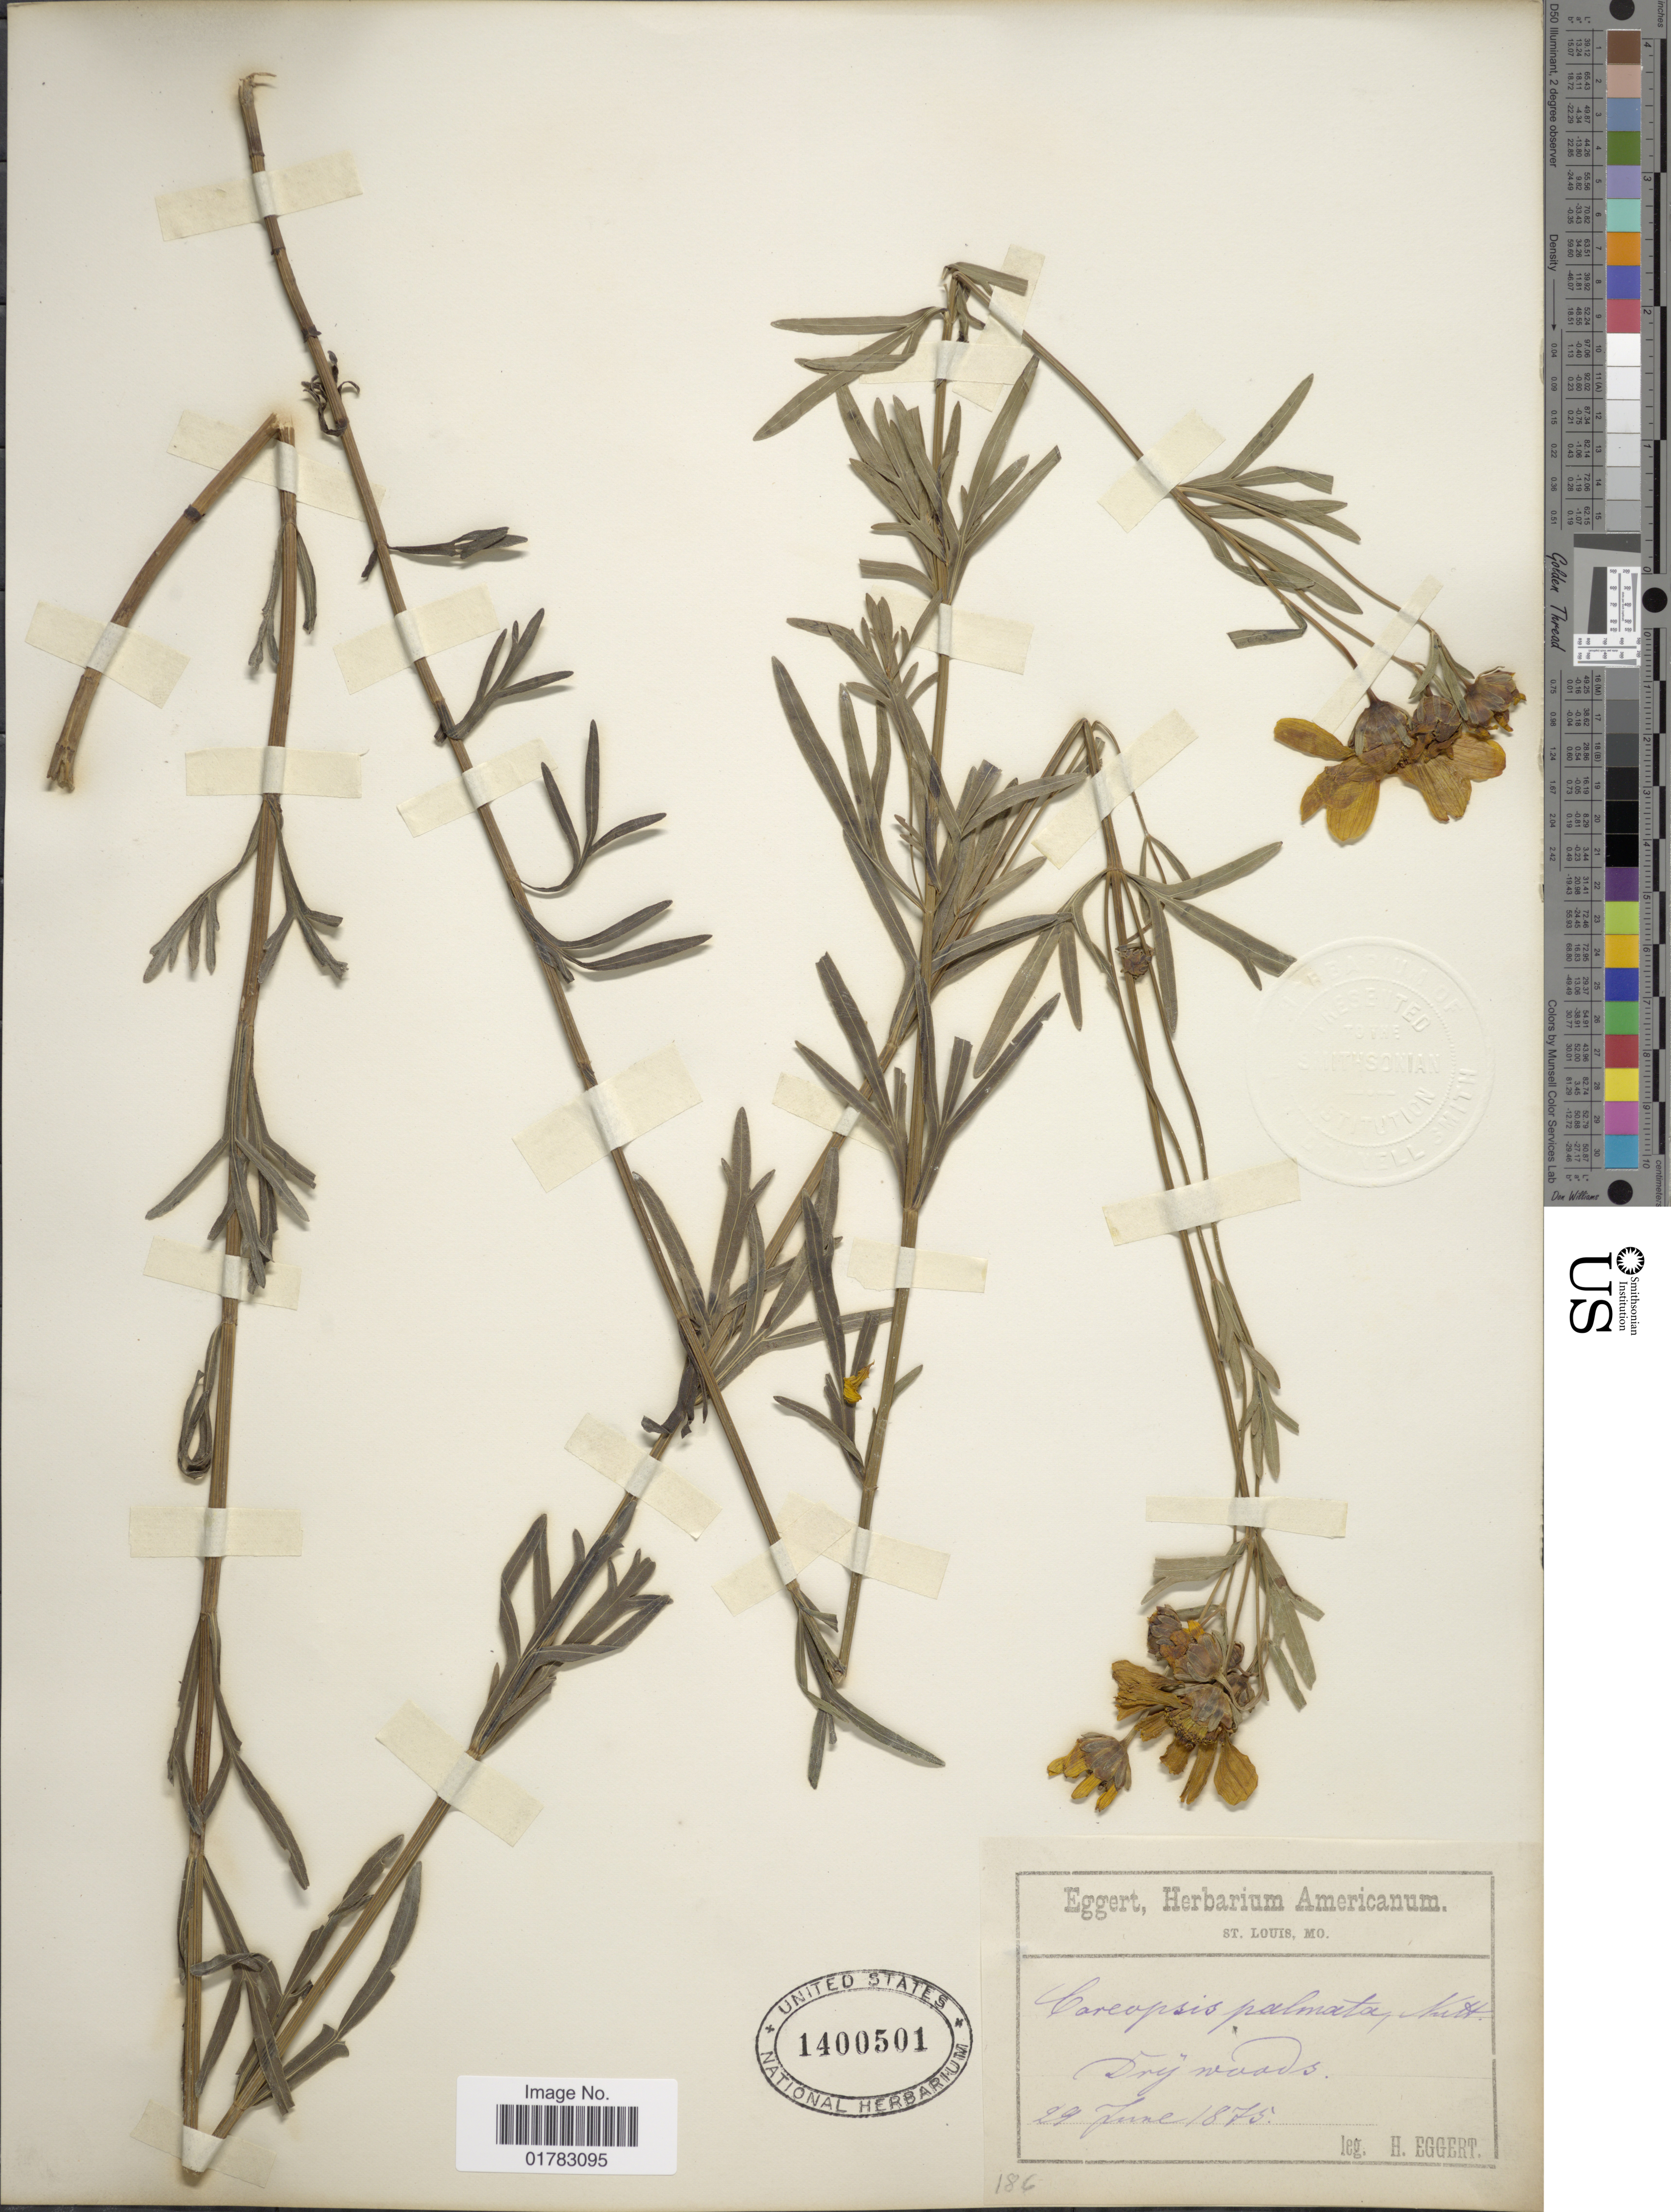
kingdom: Plantae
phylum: Tracheophyta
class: Magnoliopsida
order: Asterales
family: Asteraceae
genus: Coreopsis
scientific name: Coreopsis palmata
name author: Nutt.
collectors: H. Eggert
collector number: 186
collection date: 1875-06-29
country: United States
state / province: Missouri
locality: Dry woods, St. Louis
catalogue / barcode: US 1400501